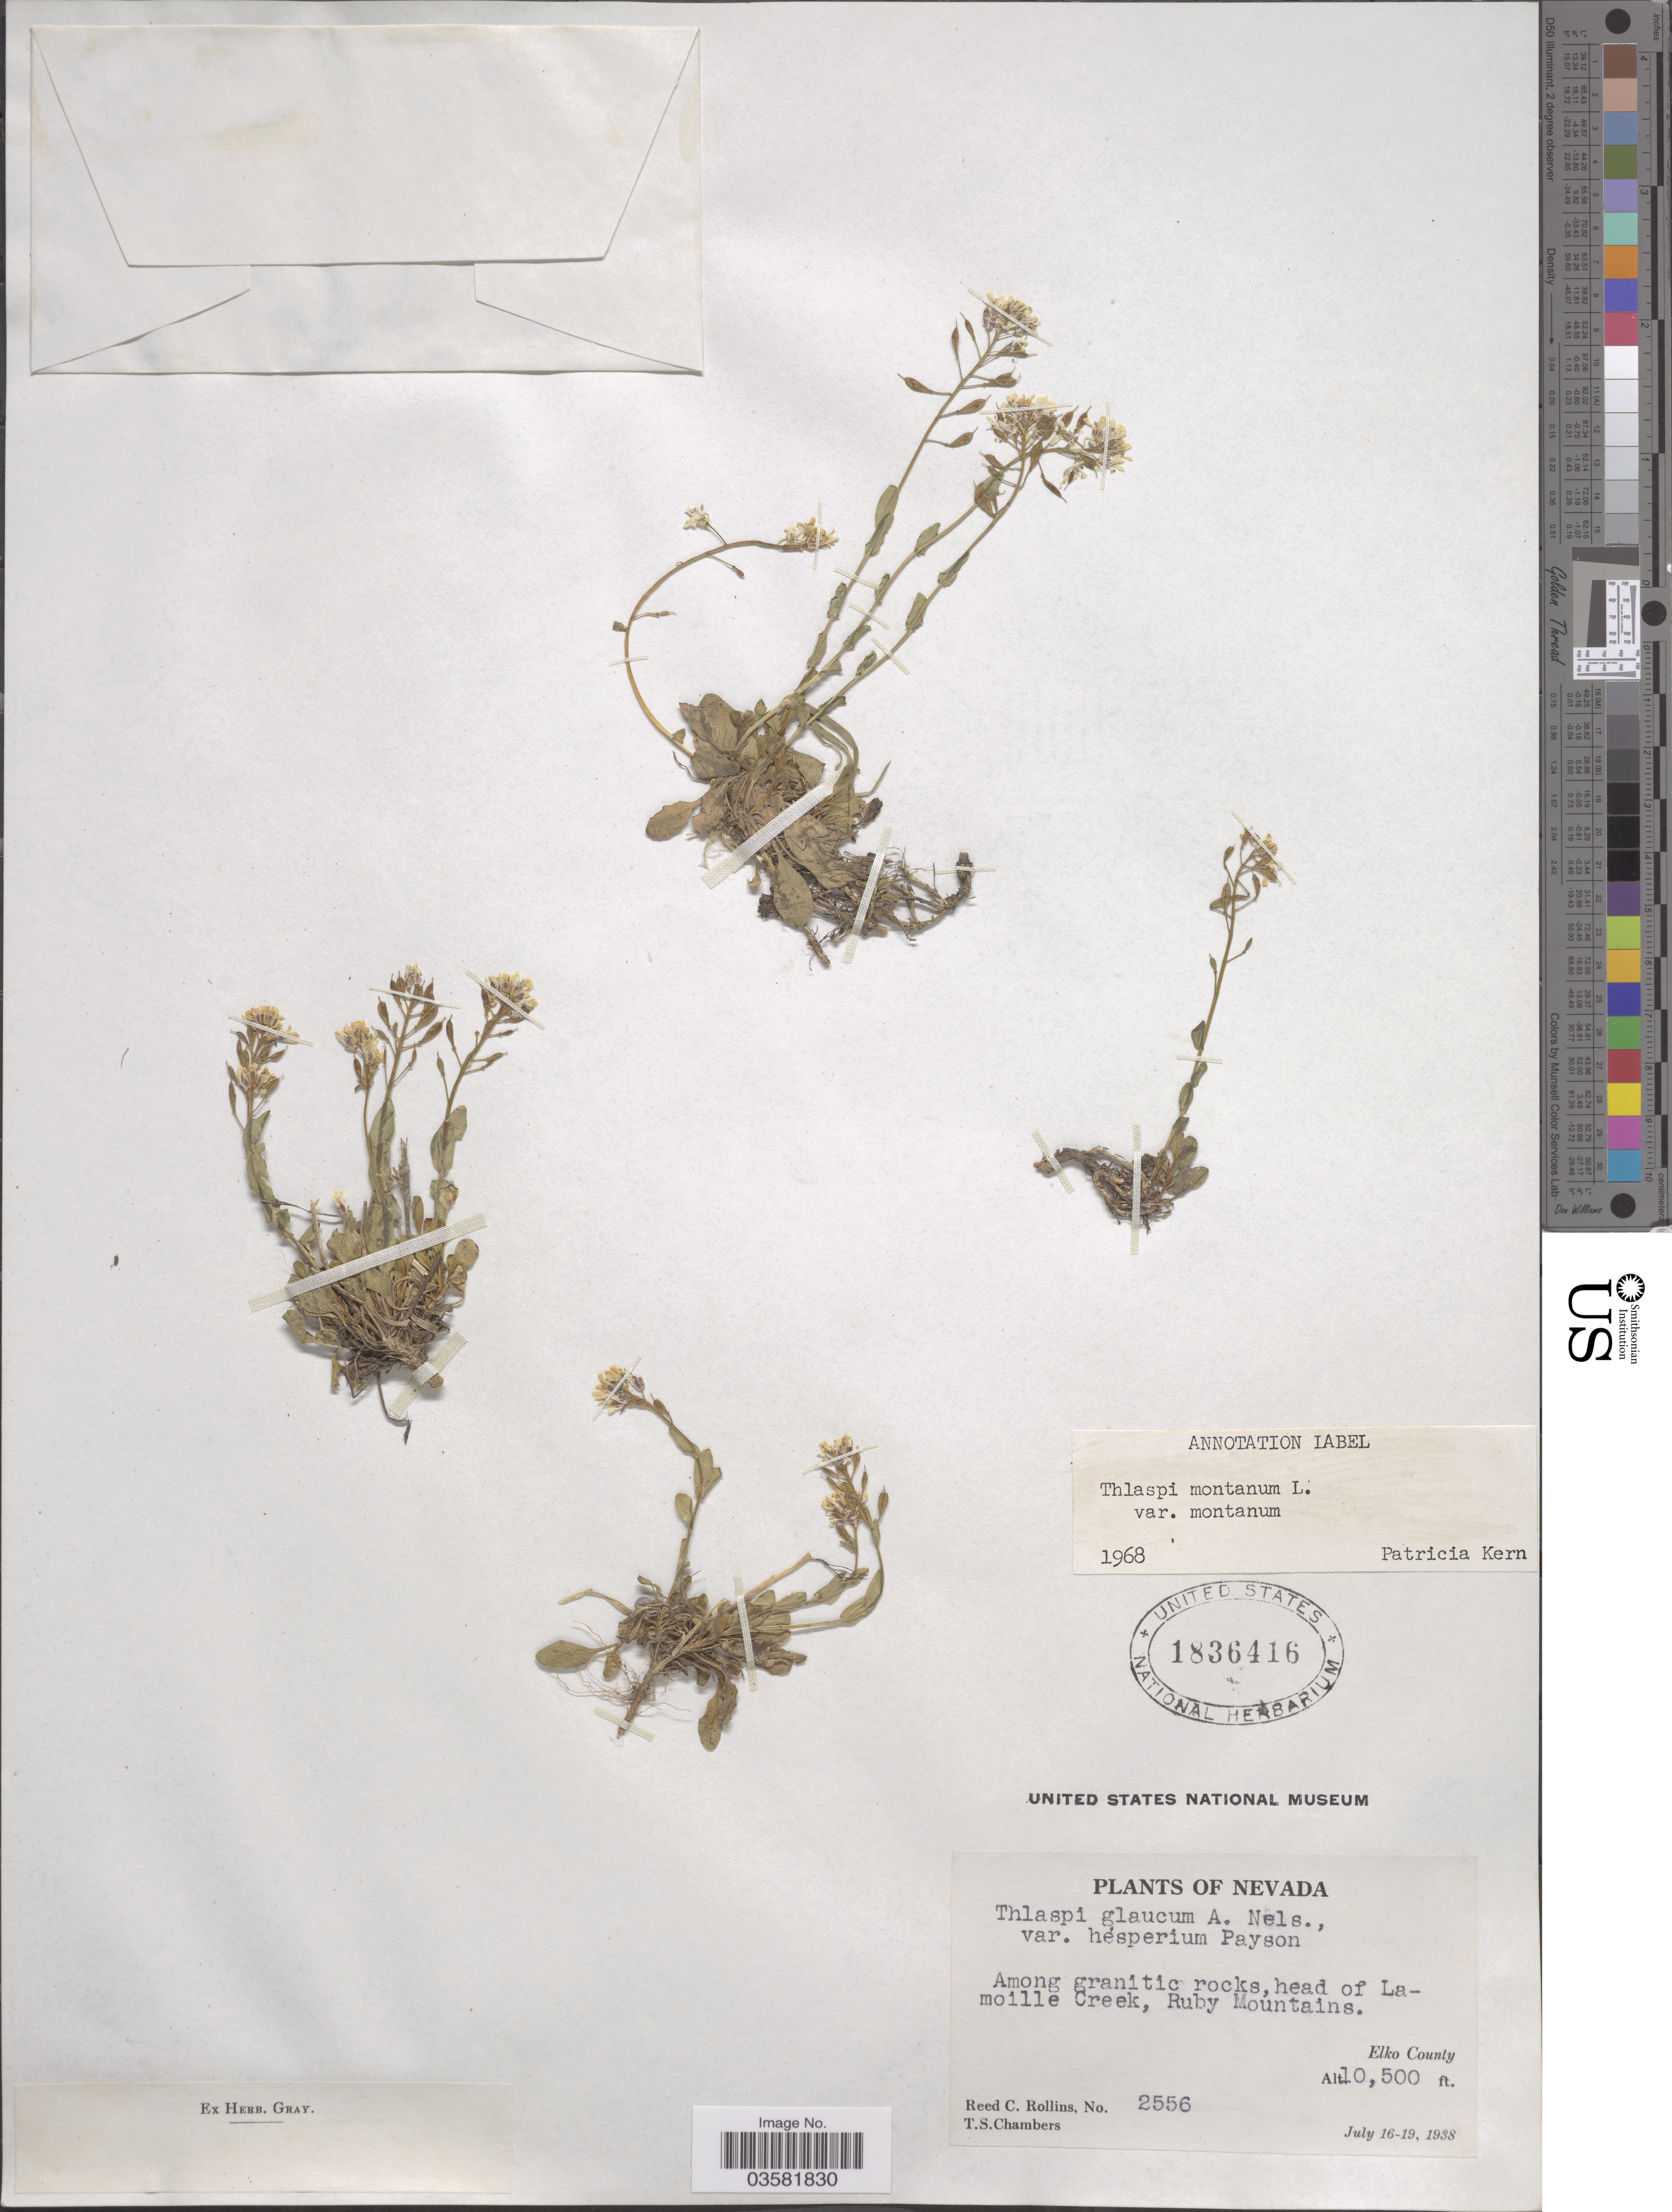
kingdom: Plantae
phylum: Tracheophyta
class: Magnoliopsida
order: Brassicales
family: Brassicaceae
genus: Thlaspi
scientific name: Thlaspi montanum var. montanum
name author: L.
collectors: R. C. Rollins & T. Chambers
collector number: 2556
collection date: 1938-07-16/1938-07-19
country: United States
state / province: Nevada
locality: Head of Lamoille Creek, Ruby Mountains. Elko County.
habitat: among granitic rocks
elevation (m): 3200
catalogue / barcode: US 1836416